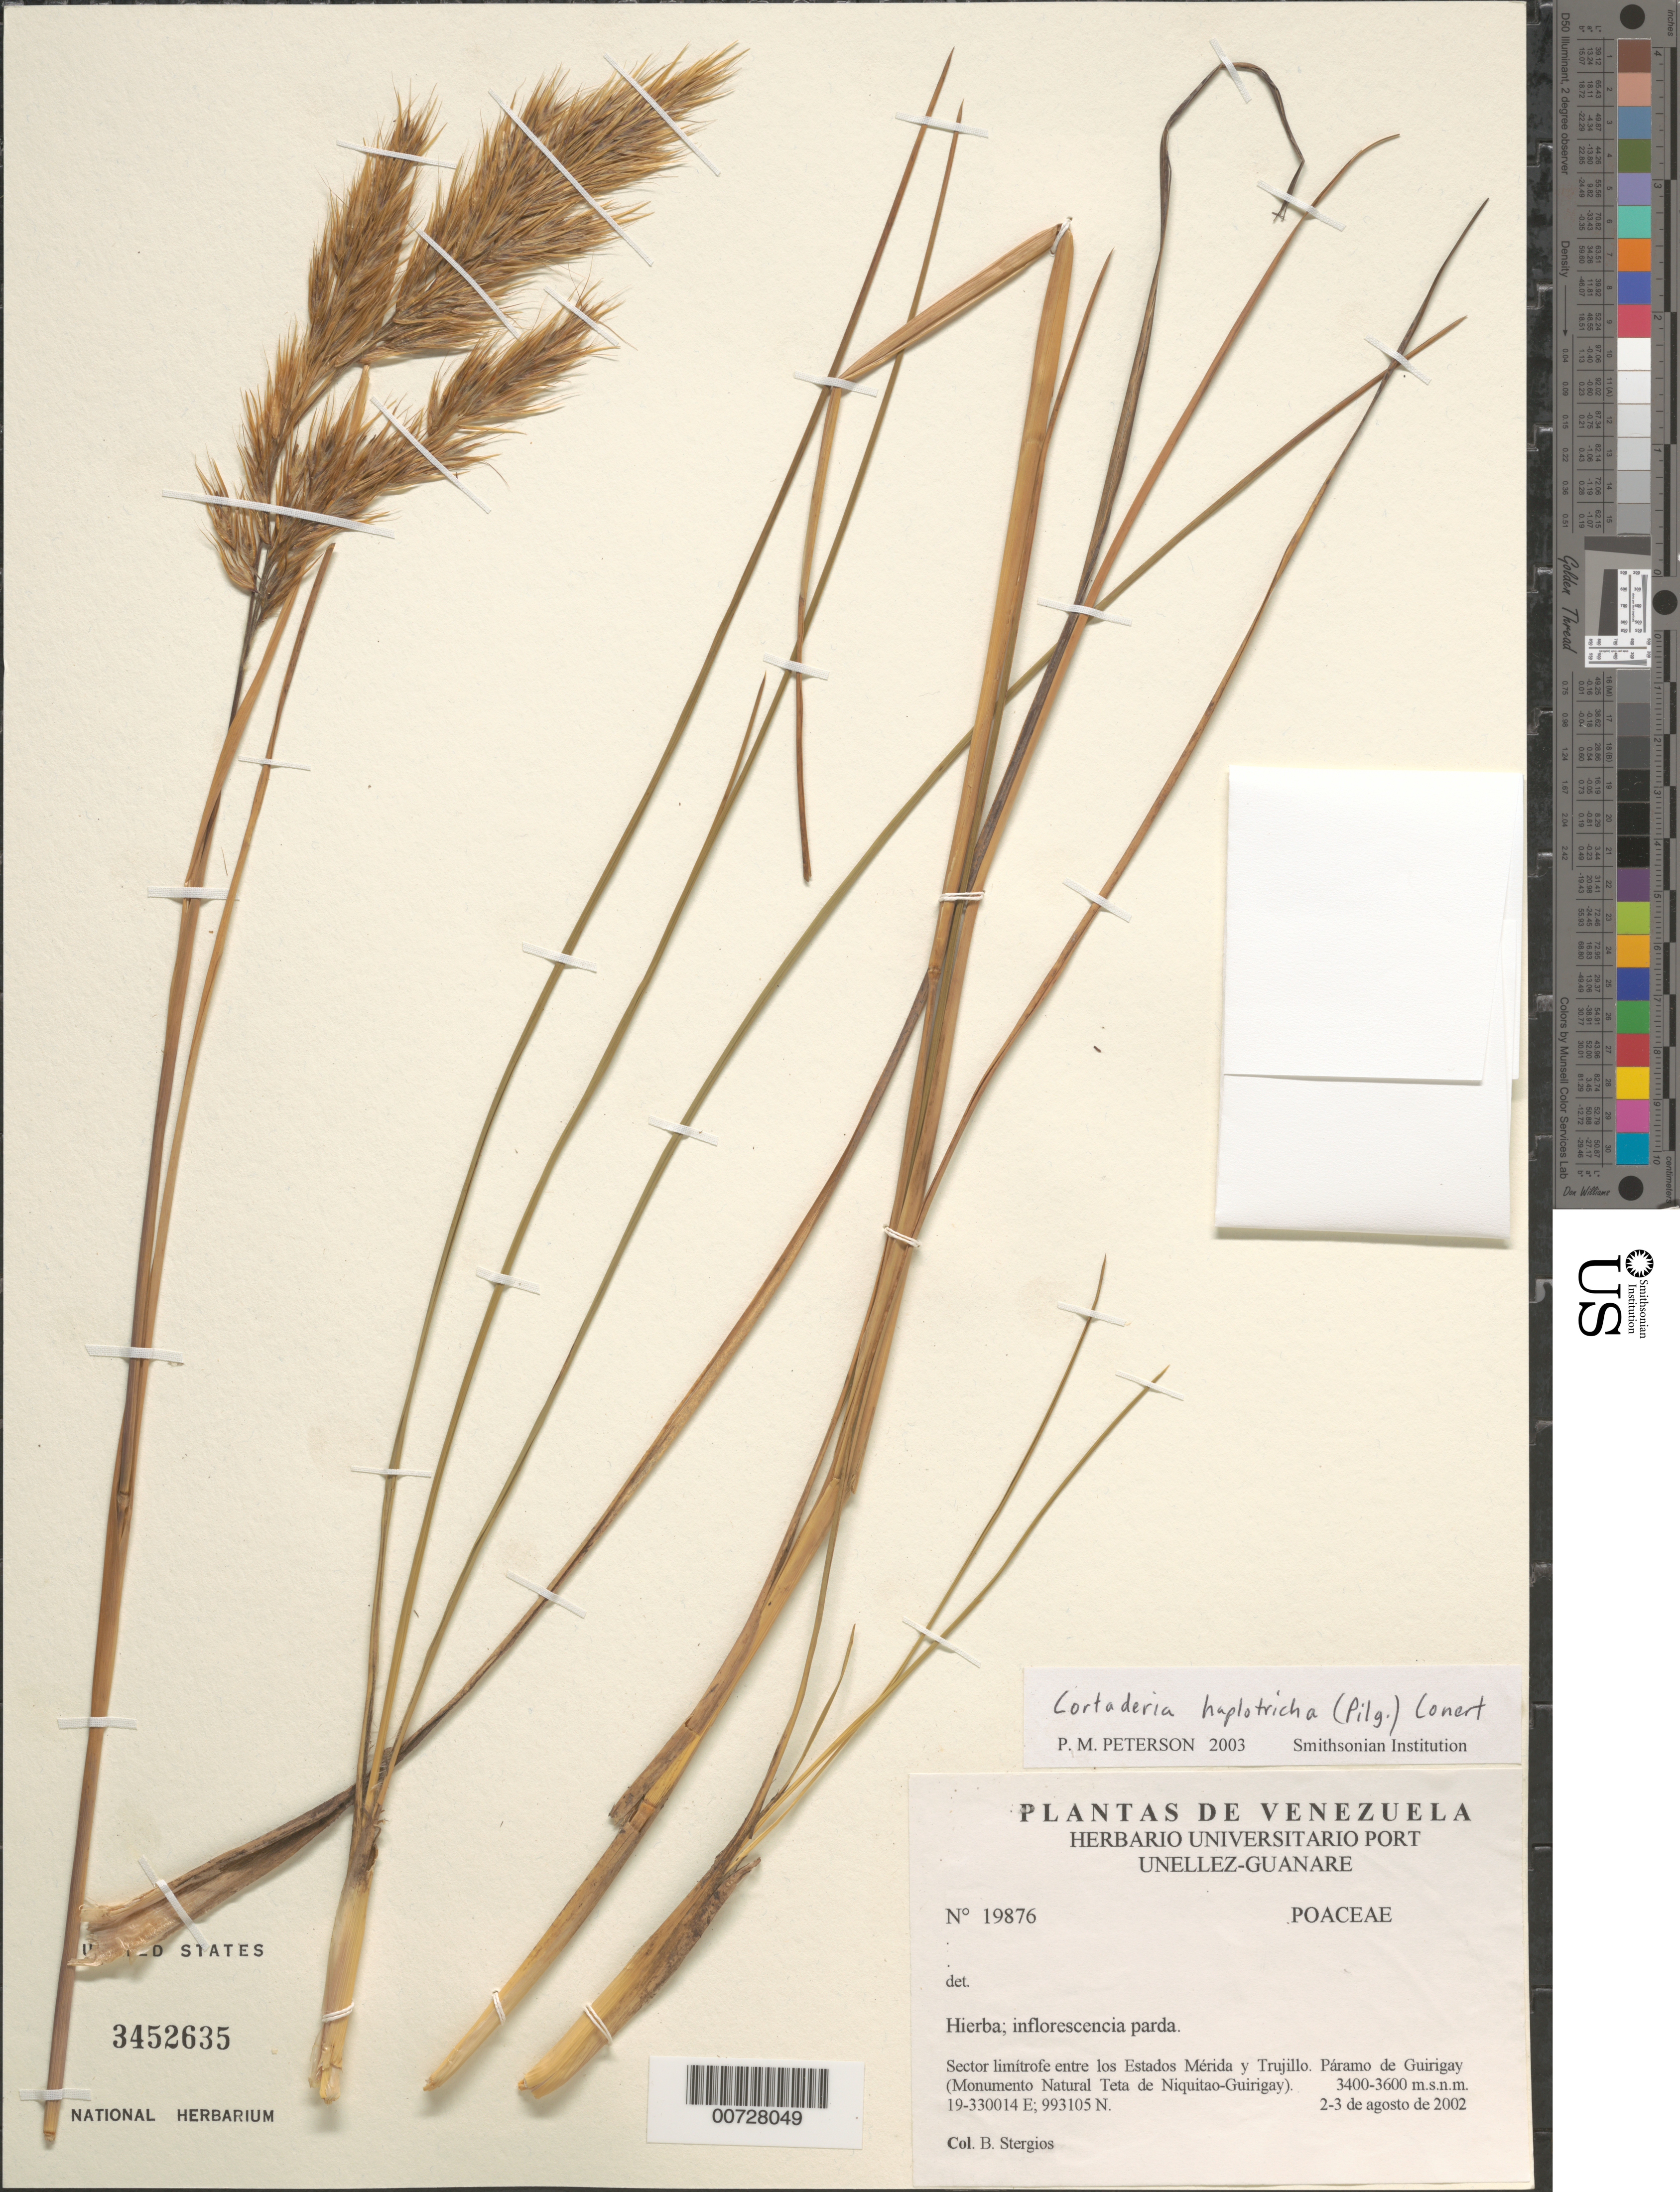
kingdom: Plantae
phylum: Tracheophyta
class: Liliopsida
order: Poales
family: Poaceae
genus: Cortaderia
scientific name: Cortaderia hapalotricha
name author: (Pilg.) Conert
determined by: Peterson, Paul M., (BOT), Smithsonian Institution - National Museum of Natural History (UNITED STATES)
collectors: B. G. Stergios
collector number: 19876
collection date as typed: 02 Aug 2002 to 03 Aug 2002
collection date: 2002-08-02/2002-08-03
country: Venezuela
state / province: Trujillo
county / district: Boconó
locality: Páramo de Guirigay (Monumento Natural Teta de Niquitao-Guirigay). Sector limítrofe entre los Estados Mérida y Trujillo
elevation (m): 3400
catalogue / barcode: US 3452635